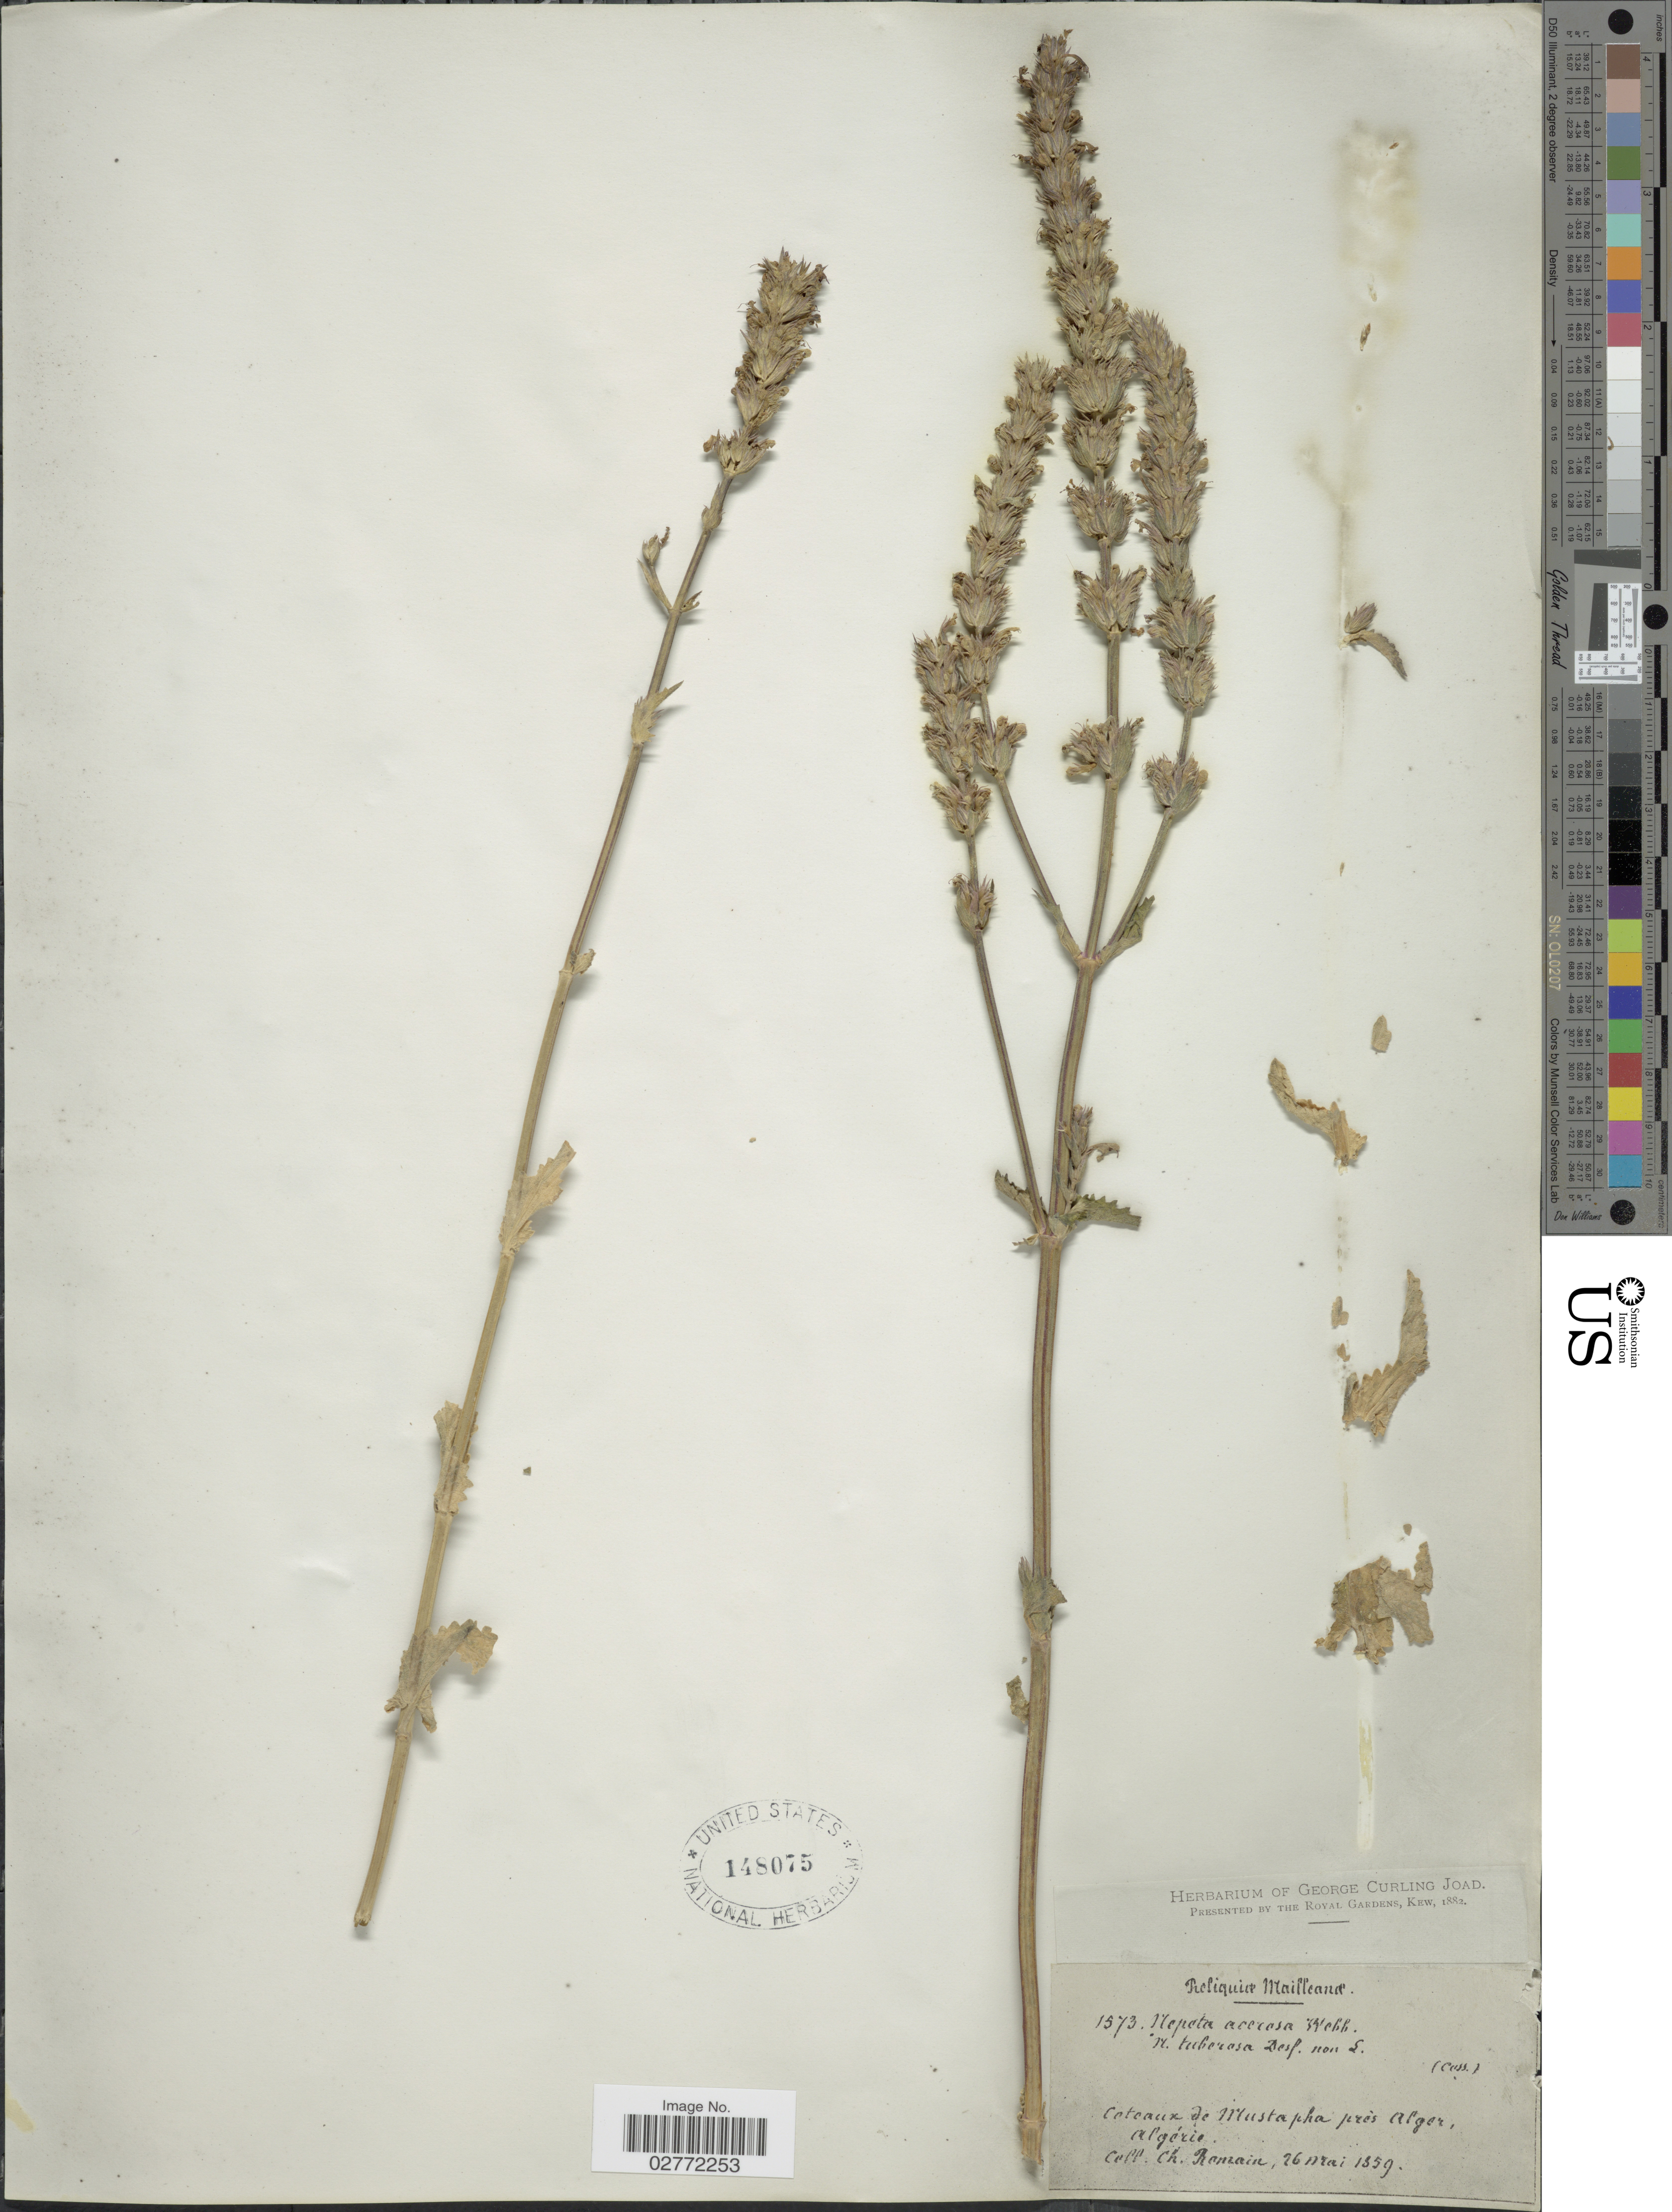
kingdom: Plantae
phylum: Tracheophyta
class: Magnoliopsida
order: Lamiales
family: Lamiaceae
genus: Nepeta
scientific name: Nepeta acerosa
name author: D.A. Webb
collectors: C. Romain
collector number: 1573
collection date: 1859-05-26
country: Algeria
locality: Coteaux de Mustapha près Alger.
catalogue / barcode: US 148075